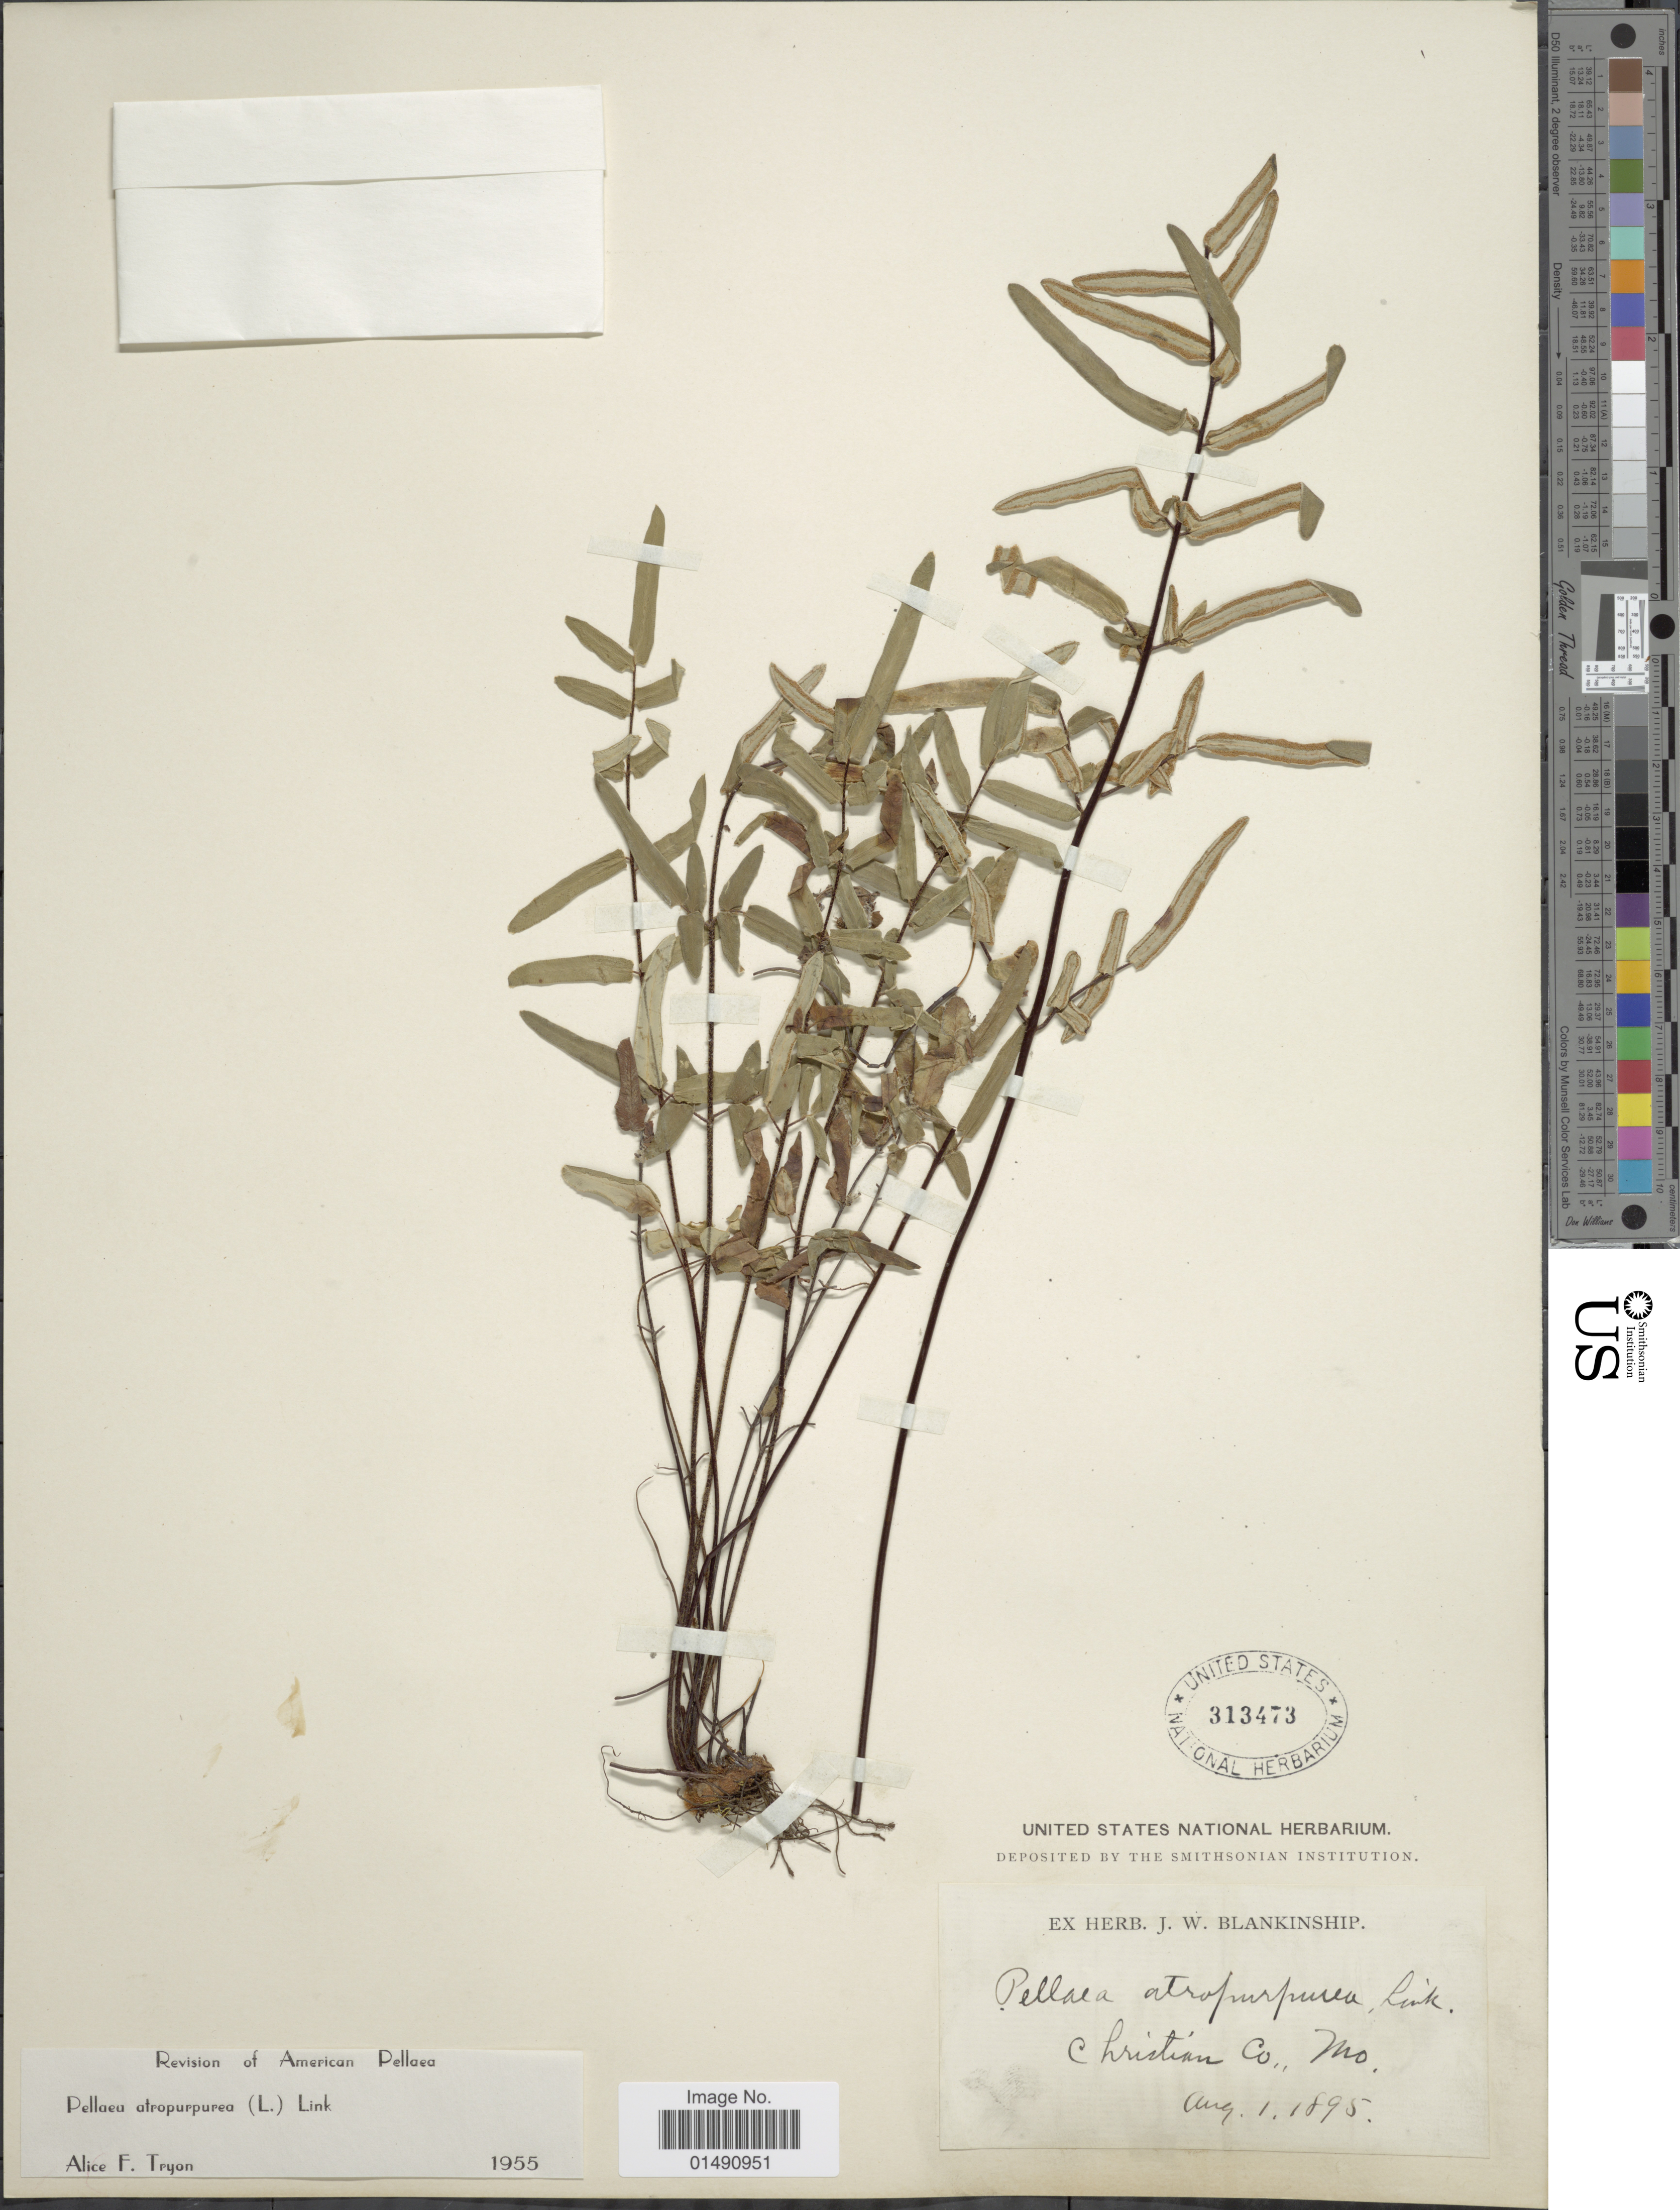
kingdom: Plantae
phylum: Tracheophyta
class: Polypodiopsida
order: Polypodiales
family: Pteridaceae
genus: Pellaea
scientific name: Pellaea atropurpurea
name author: (L.) Link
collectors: J. W. Blankinship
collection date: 1895-08-01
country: United States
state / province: Missouri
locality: Christian Co.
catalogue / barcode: US 313473